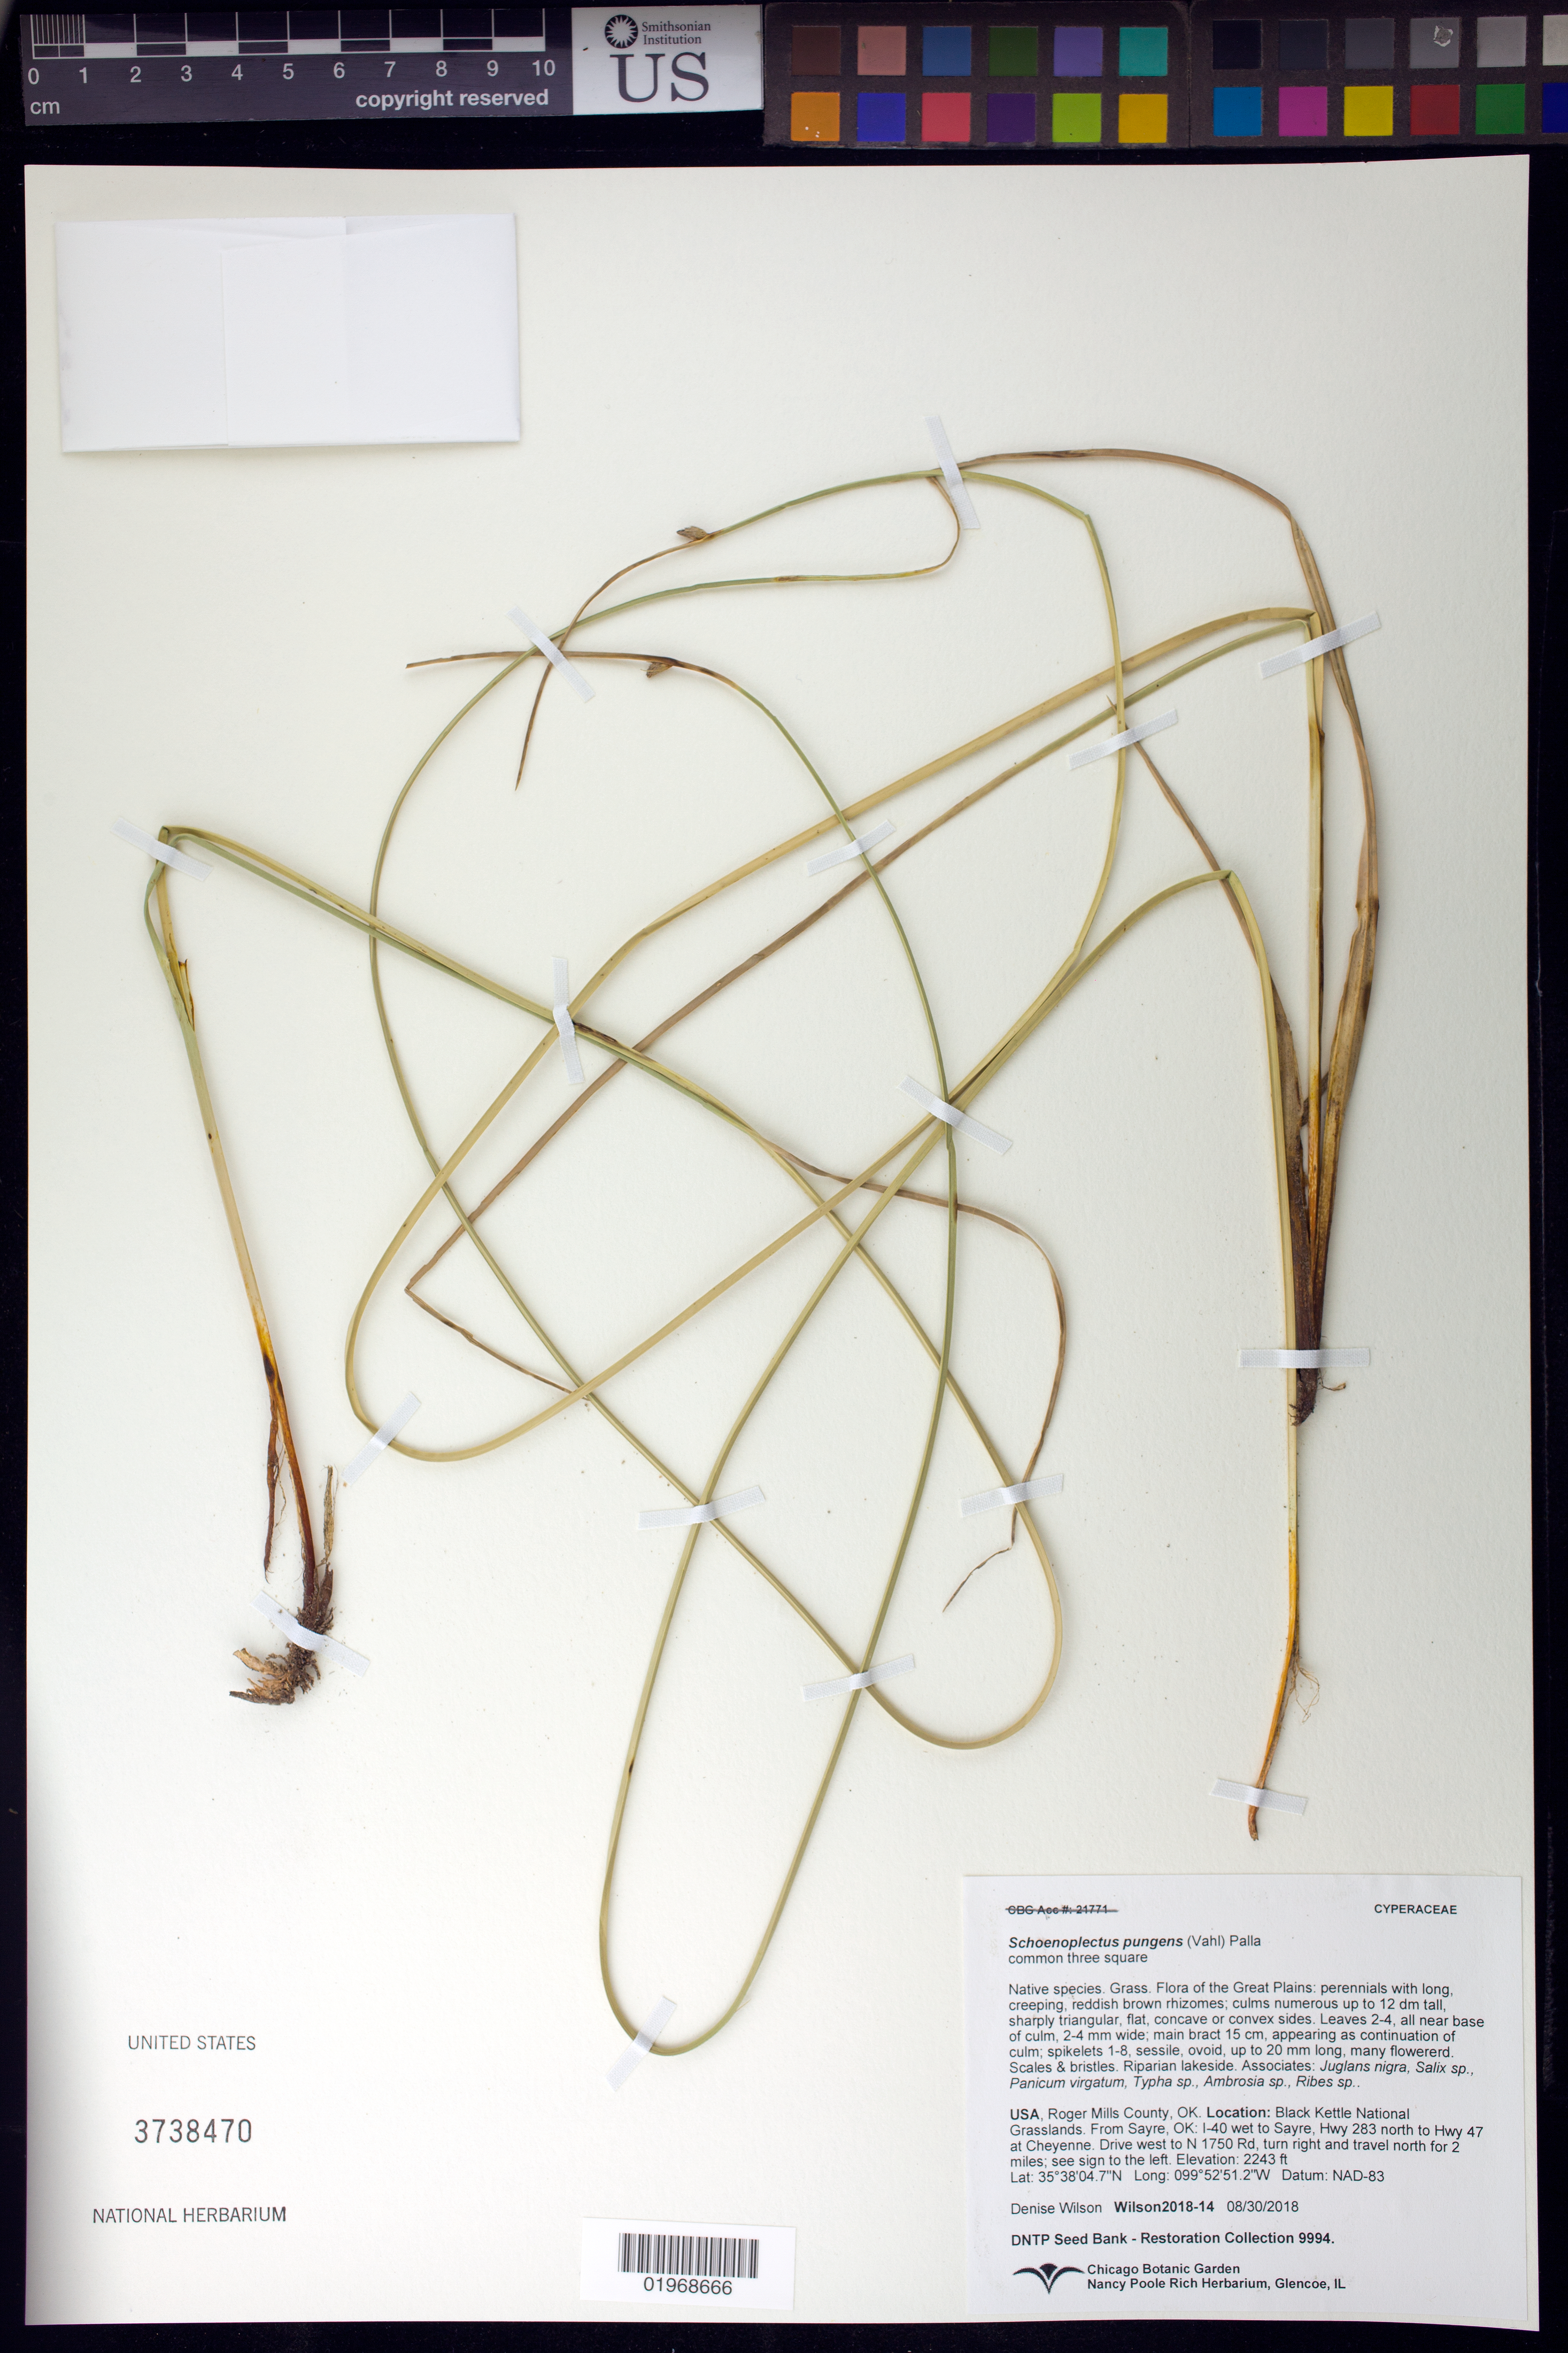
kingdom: Plantae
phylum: Tracheophyta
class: Liliopsida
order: Poales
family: Cyperaceae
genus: Schoenoplectus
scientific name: Schoenoplectus pungens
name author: (Vahl) Palla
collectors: D. Wilson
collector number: Wilson2018-14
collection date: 2018-08-30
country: United States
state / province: Oklahoma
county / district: Roger Mills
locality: Black Kettle National Grasslands, near Cheyenne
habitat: Grass. Riparian lakeside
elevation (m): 684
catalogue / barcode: US 3738470